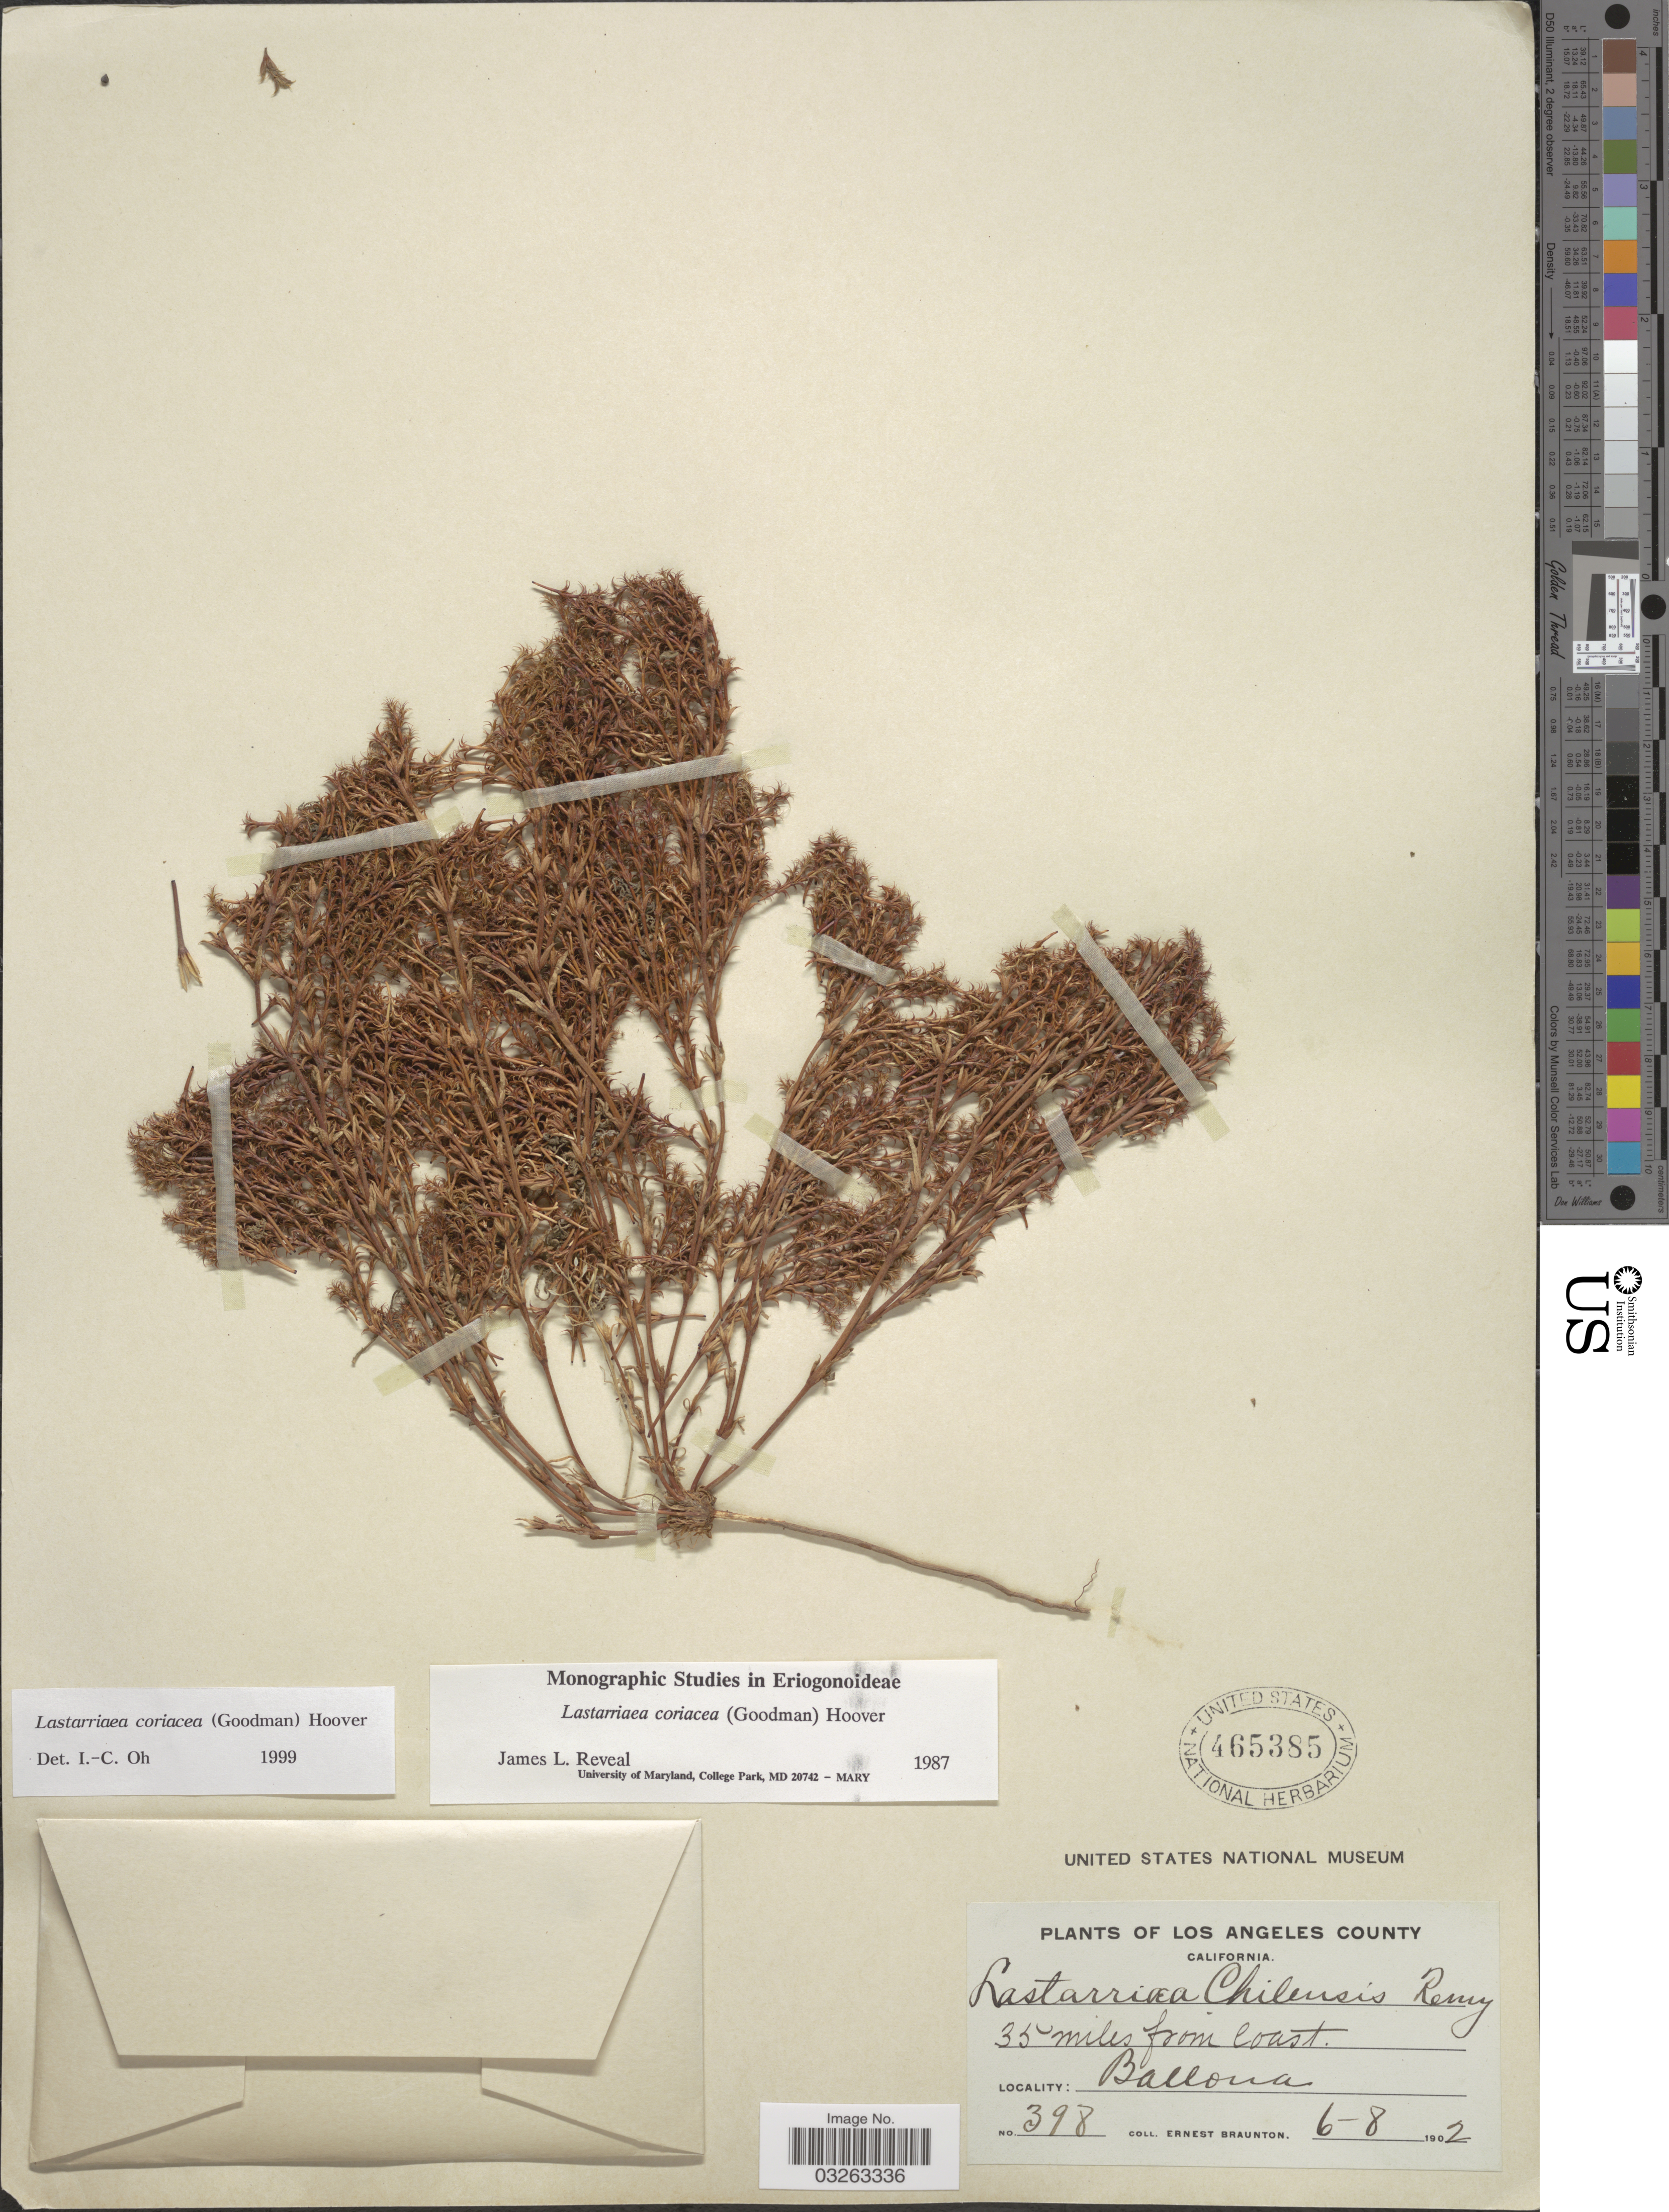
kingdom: Plantae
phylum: Tracheophyta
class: Magnoliopsida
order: Caryophyllales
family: Polygonaceae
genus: Lastarriaea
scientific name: Lastarriaea coriacea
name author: (Goodman) Hoover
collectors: E. Braunton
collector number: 398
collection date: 1902-06-08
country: United States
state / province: California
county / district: Los Angeles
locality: Los Angeles County. Ballona.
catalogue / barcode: US 465385